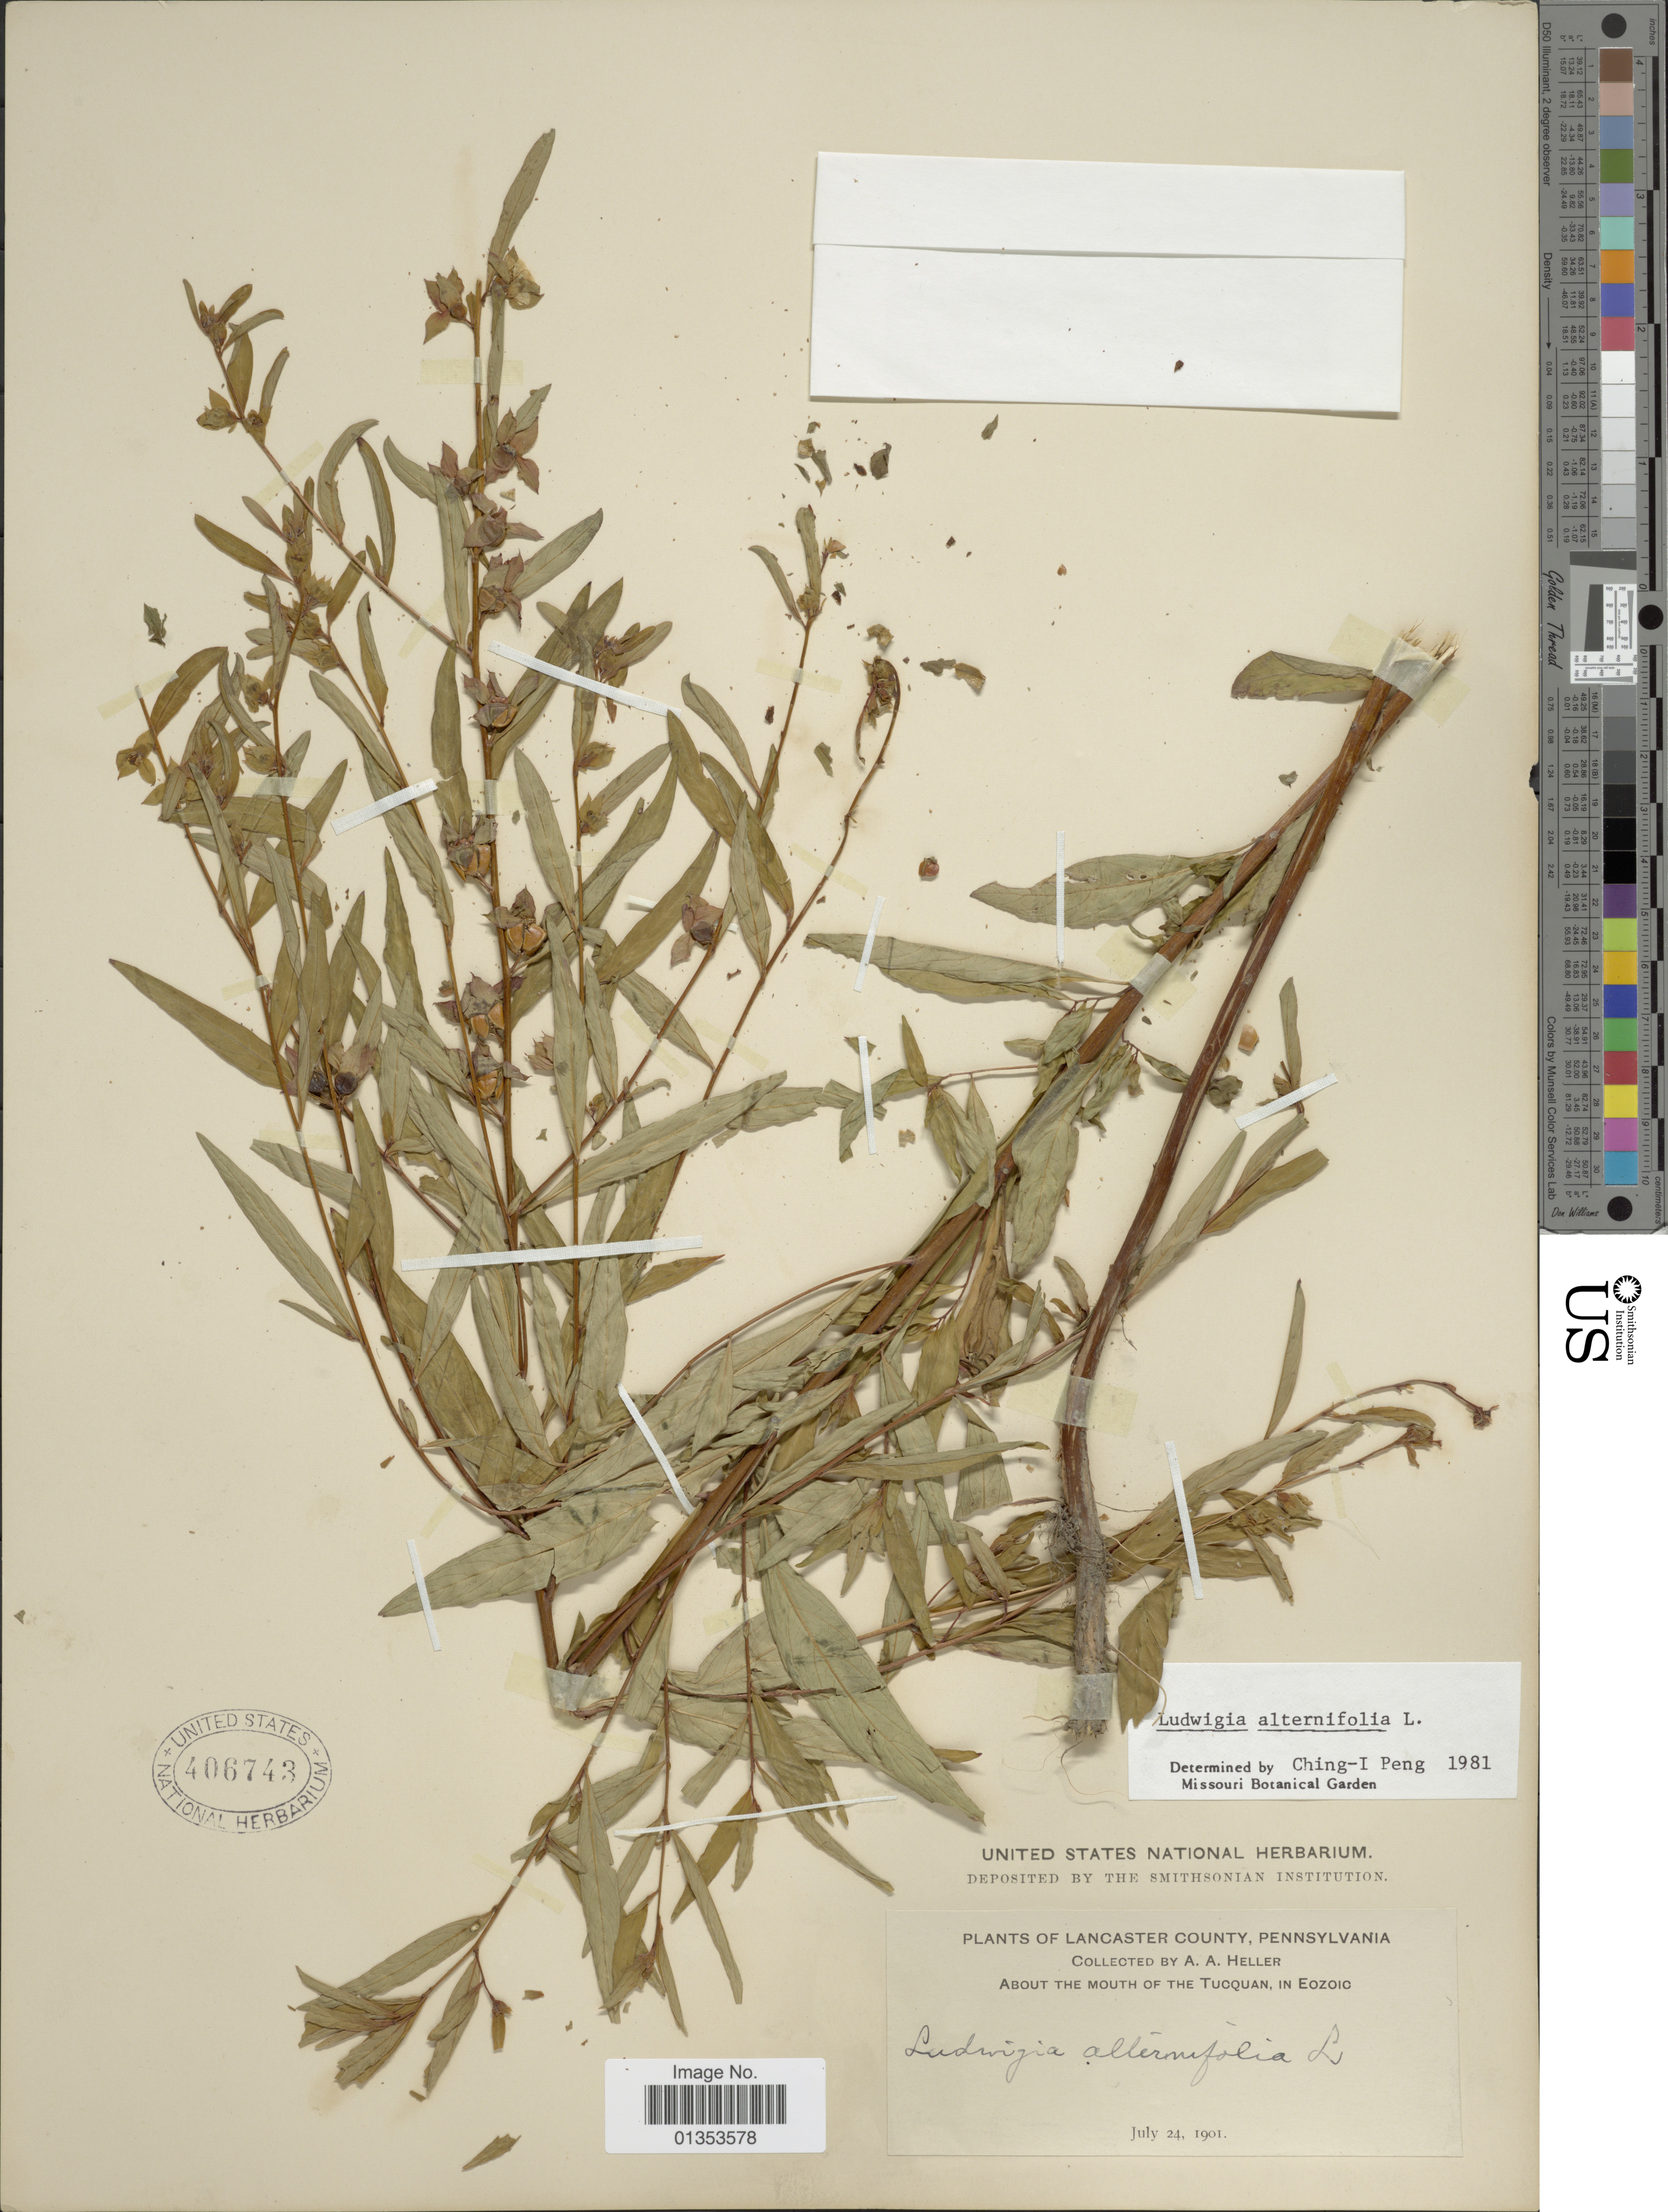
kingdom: Plantae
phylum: Tracheophyta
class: Magnoliopsida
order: Myrtales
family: Onagraceae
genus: Ludwigia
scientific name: Ludwigia alternifolia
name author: L.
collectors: A. A. Heller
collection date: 1901-07-24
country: United States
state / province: Pennsylvania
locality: Lancaster County, about the mouth of the Tucquan, in Eozoic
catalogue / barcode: US 406743